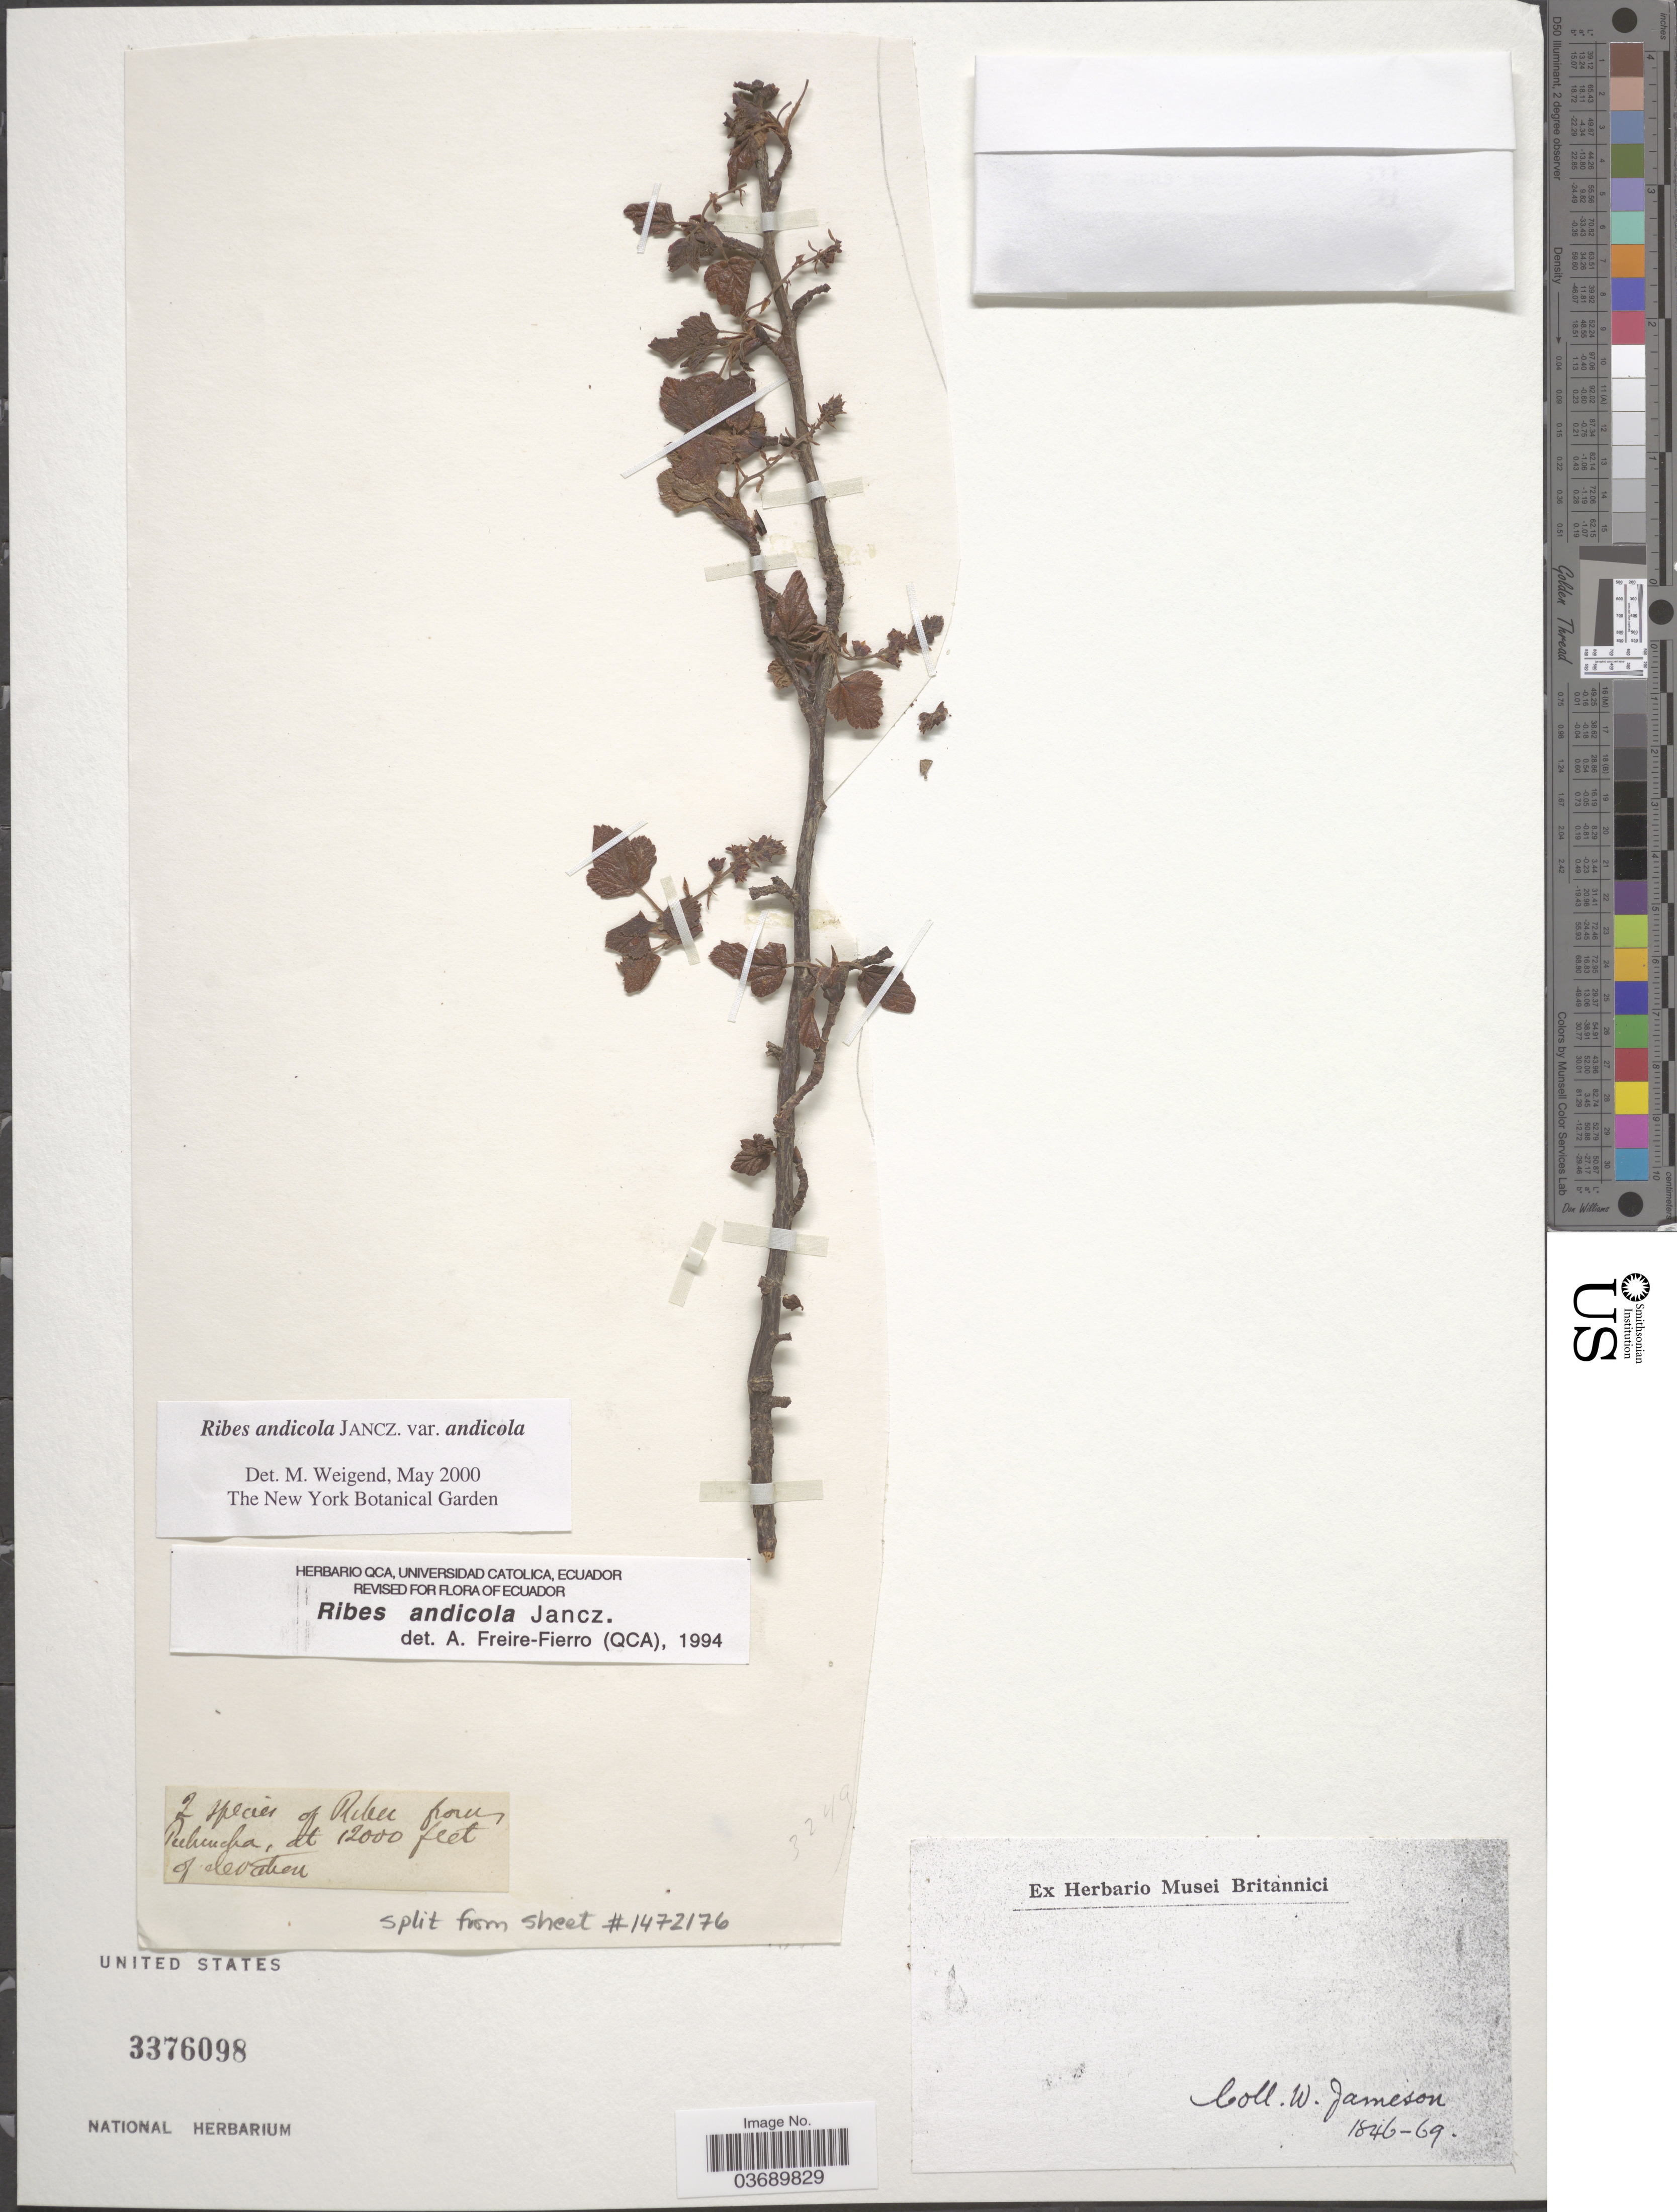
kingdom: Plantae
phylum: Tracheophyta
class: Magnoliopsida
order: Saxifragales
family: Grossulariaceae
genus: Ribes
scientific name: Ribes andicola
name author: Jancz.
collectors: W. Jameson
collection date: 1846/1869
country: Ecuador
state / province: Pichincha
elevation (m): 3658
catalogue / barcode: US 3376098